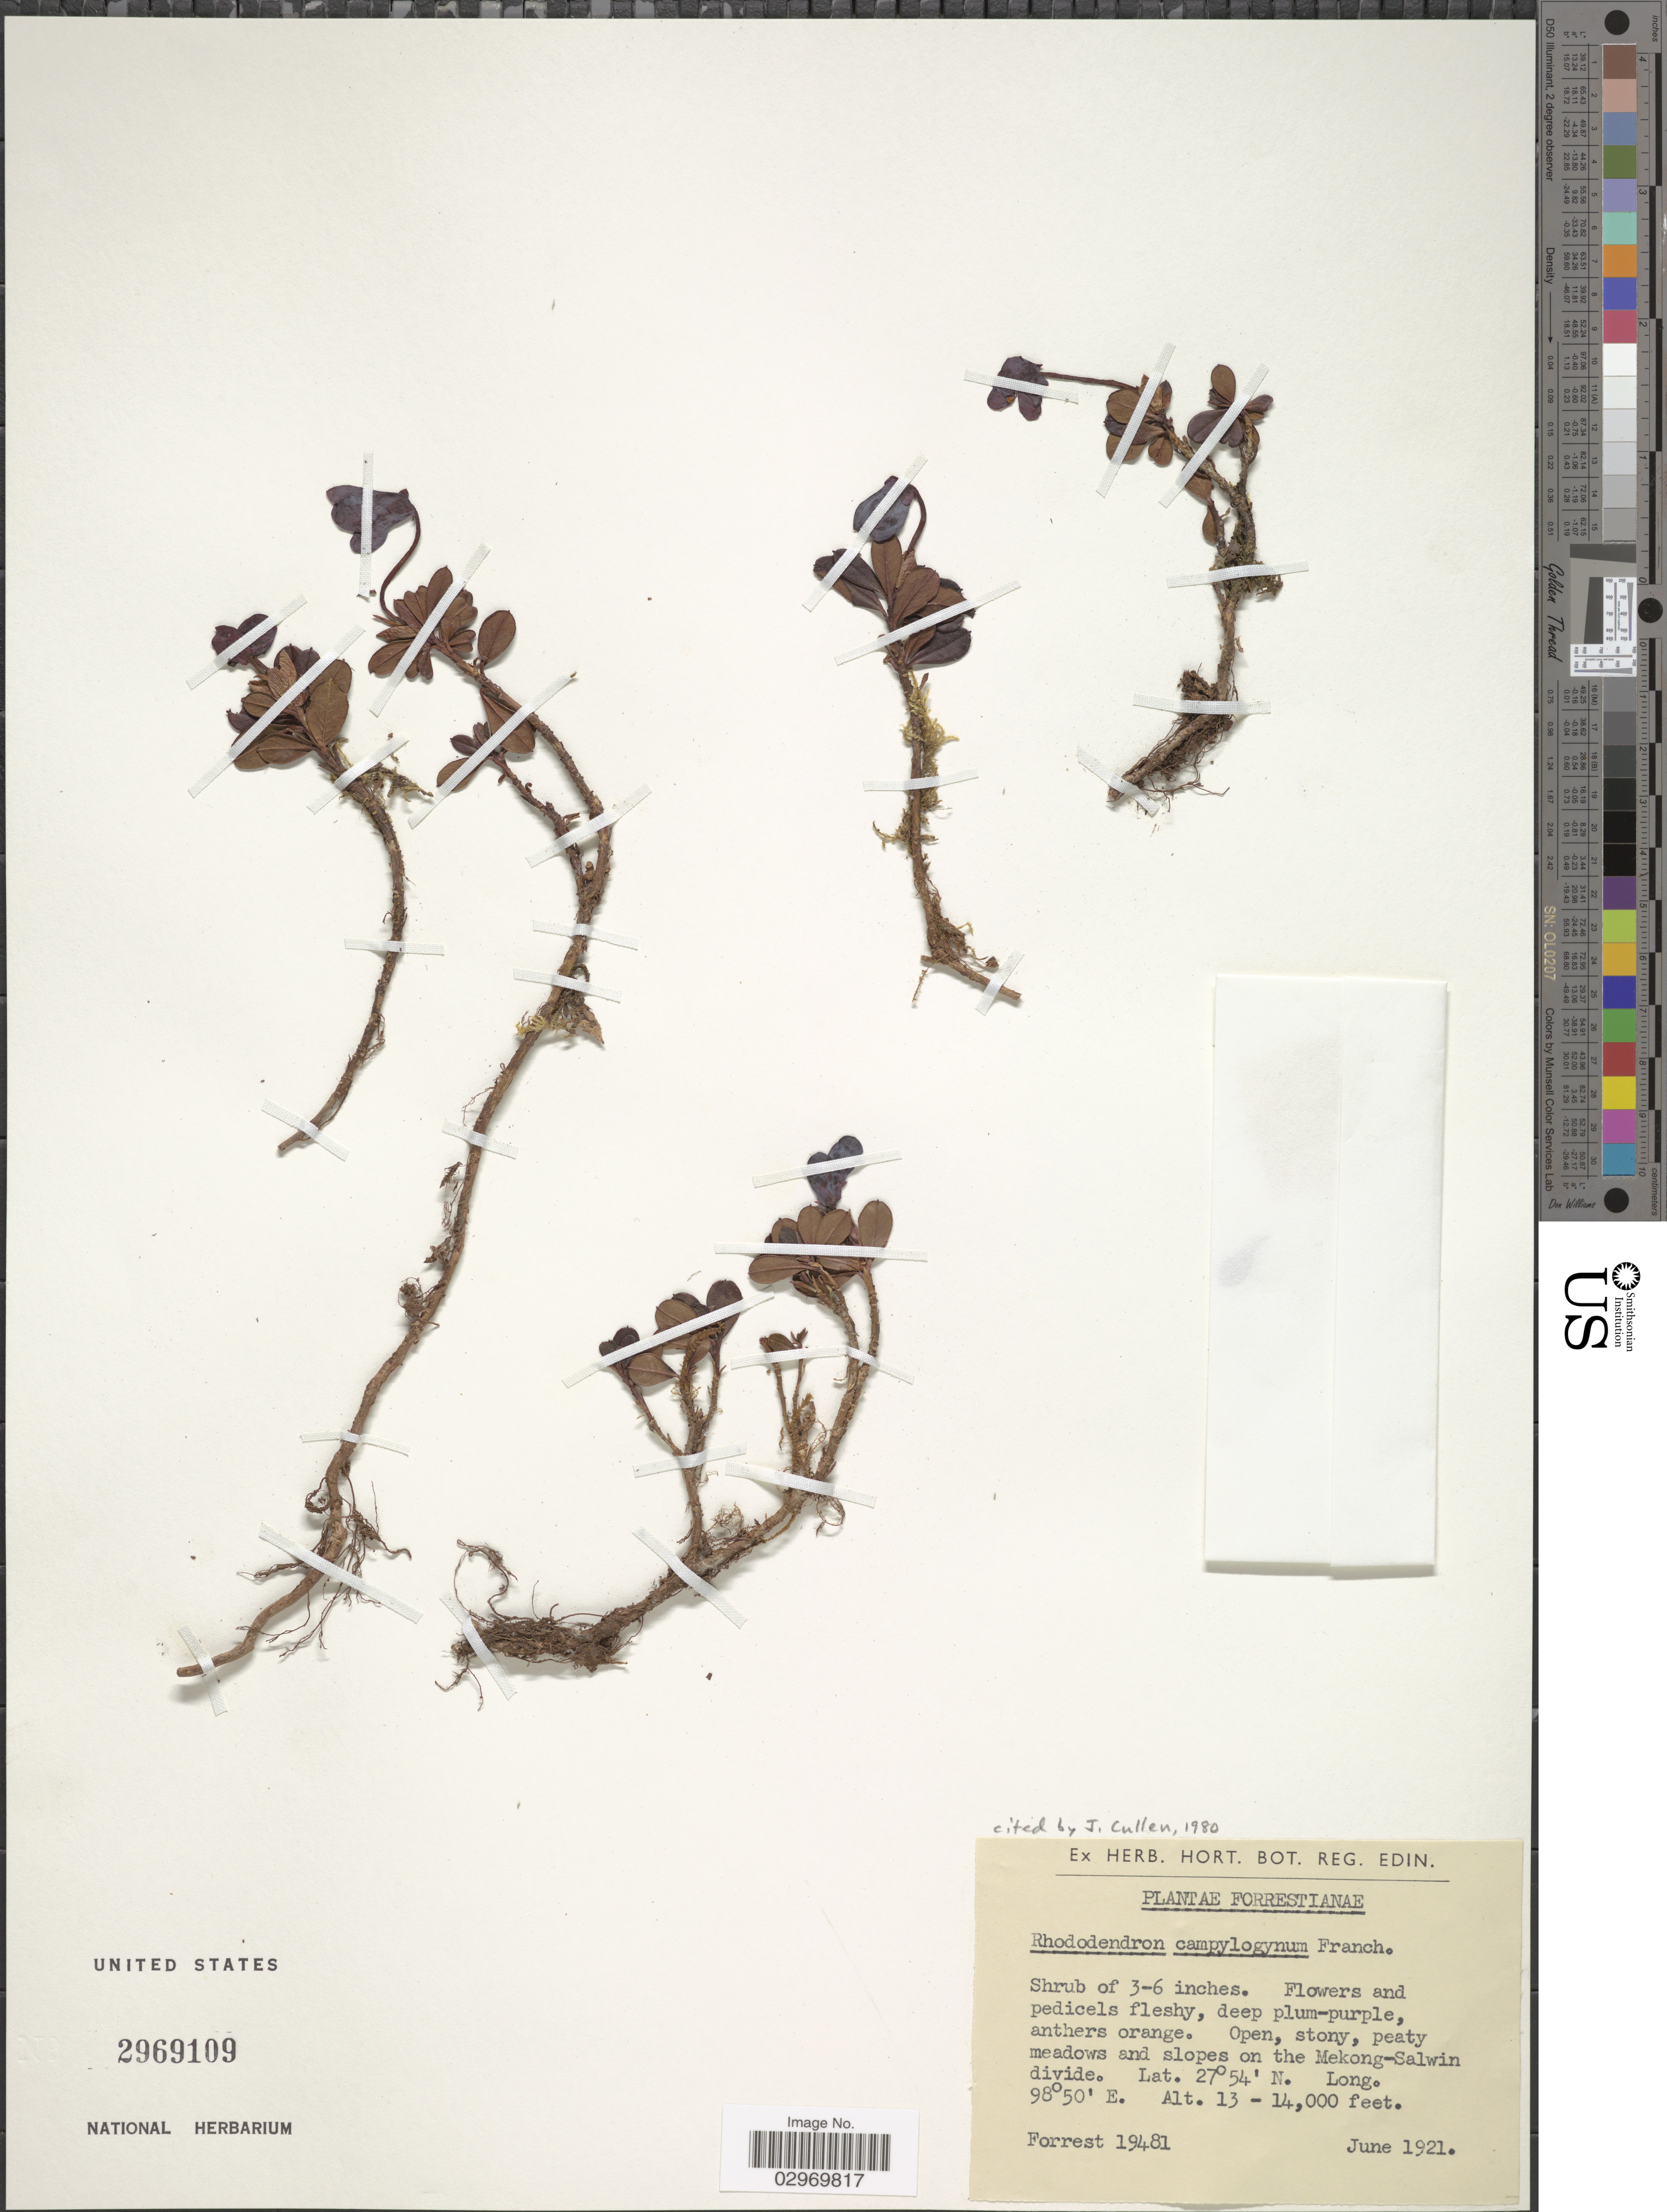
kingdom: Plantae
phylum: Tracheophyta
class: Magnoliopsida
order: Ericales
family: Ericaceae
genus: Rhododendron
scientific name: Rhododendron campylogynum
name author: Franch.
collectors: -. Forrest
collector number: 19481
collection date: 1921-06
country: China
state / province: Yunnan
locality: Open, stony, peaty meadows and slopes on the Mekong-Salwin divide.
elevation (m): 3962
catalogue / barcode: US 2969109